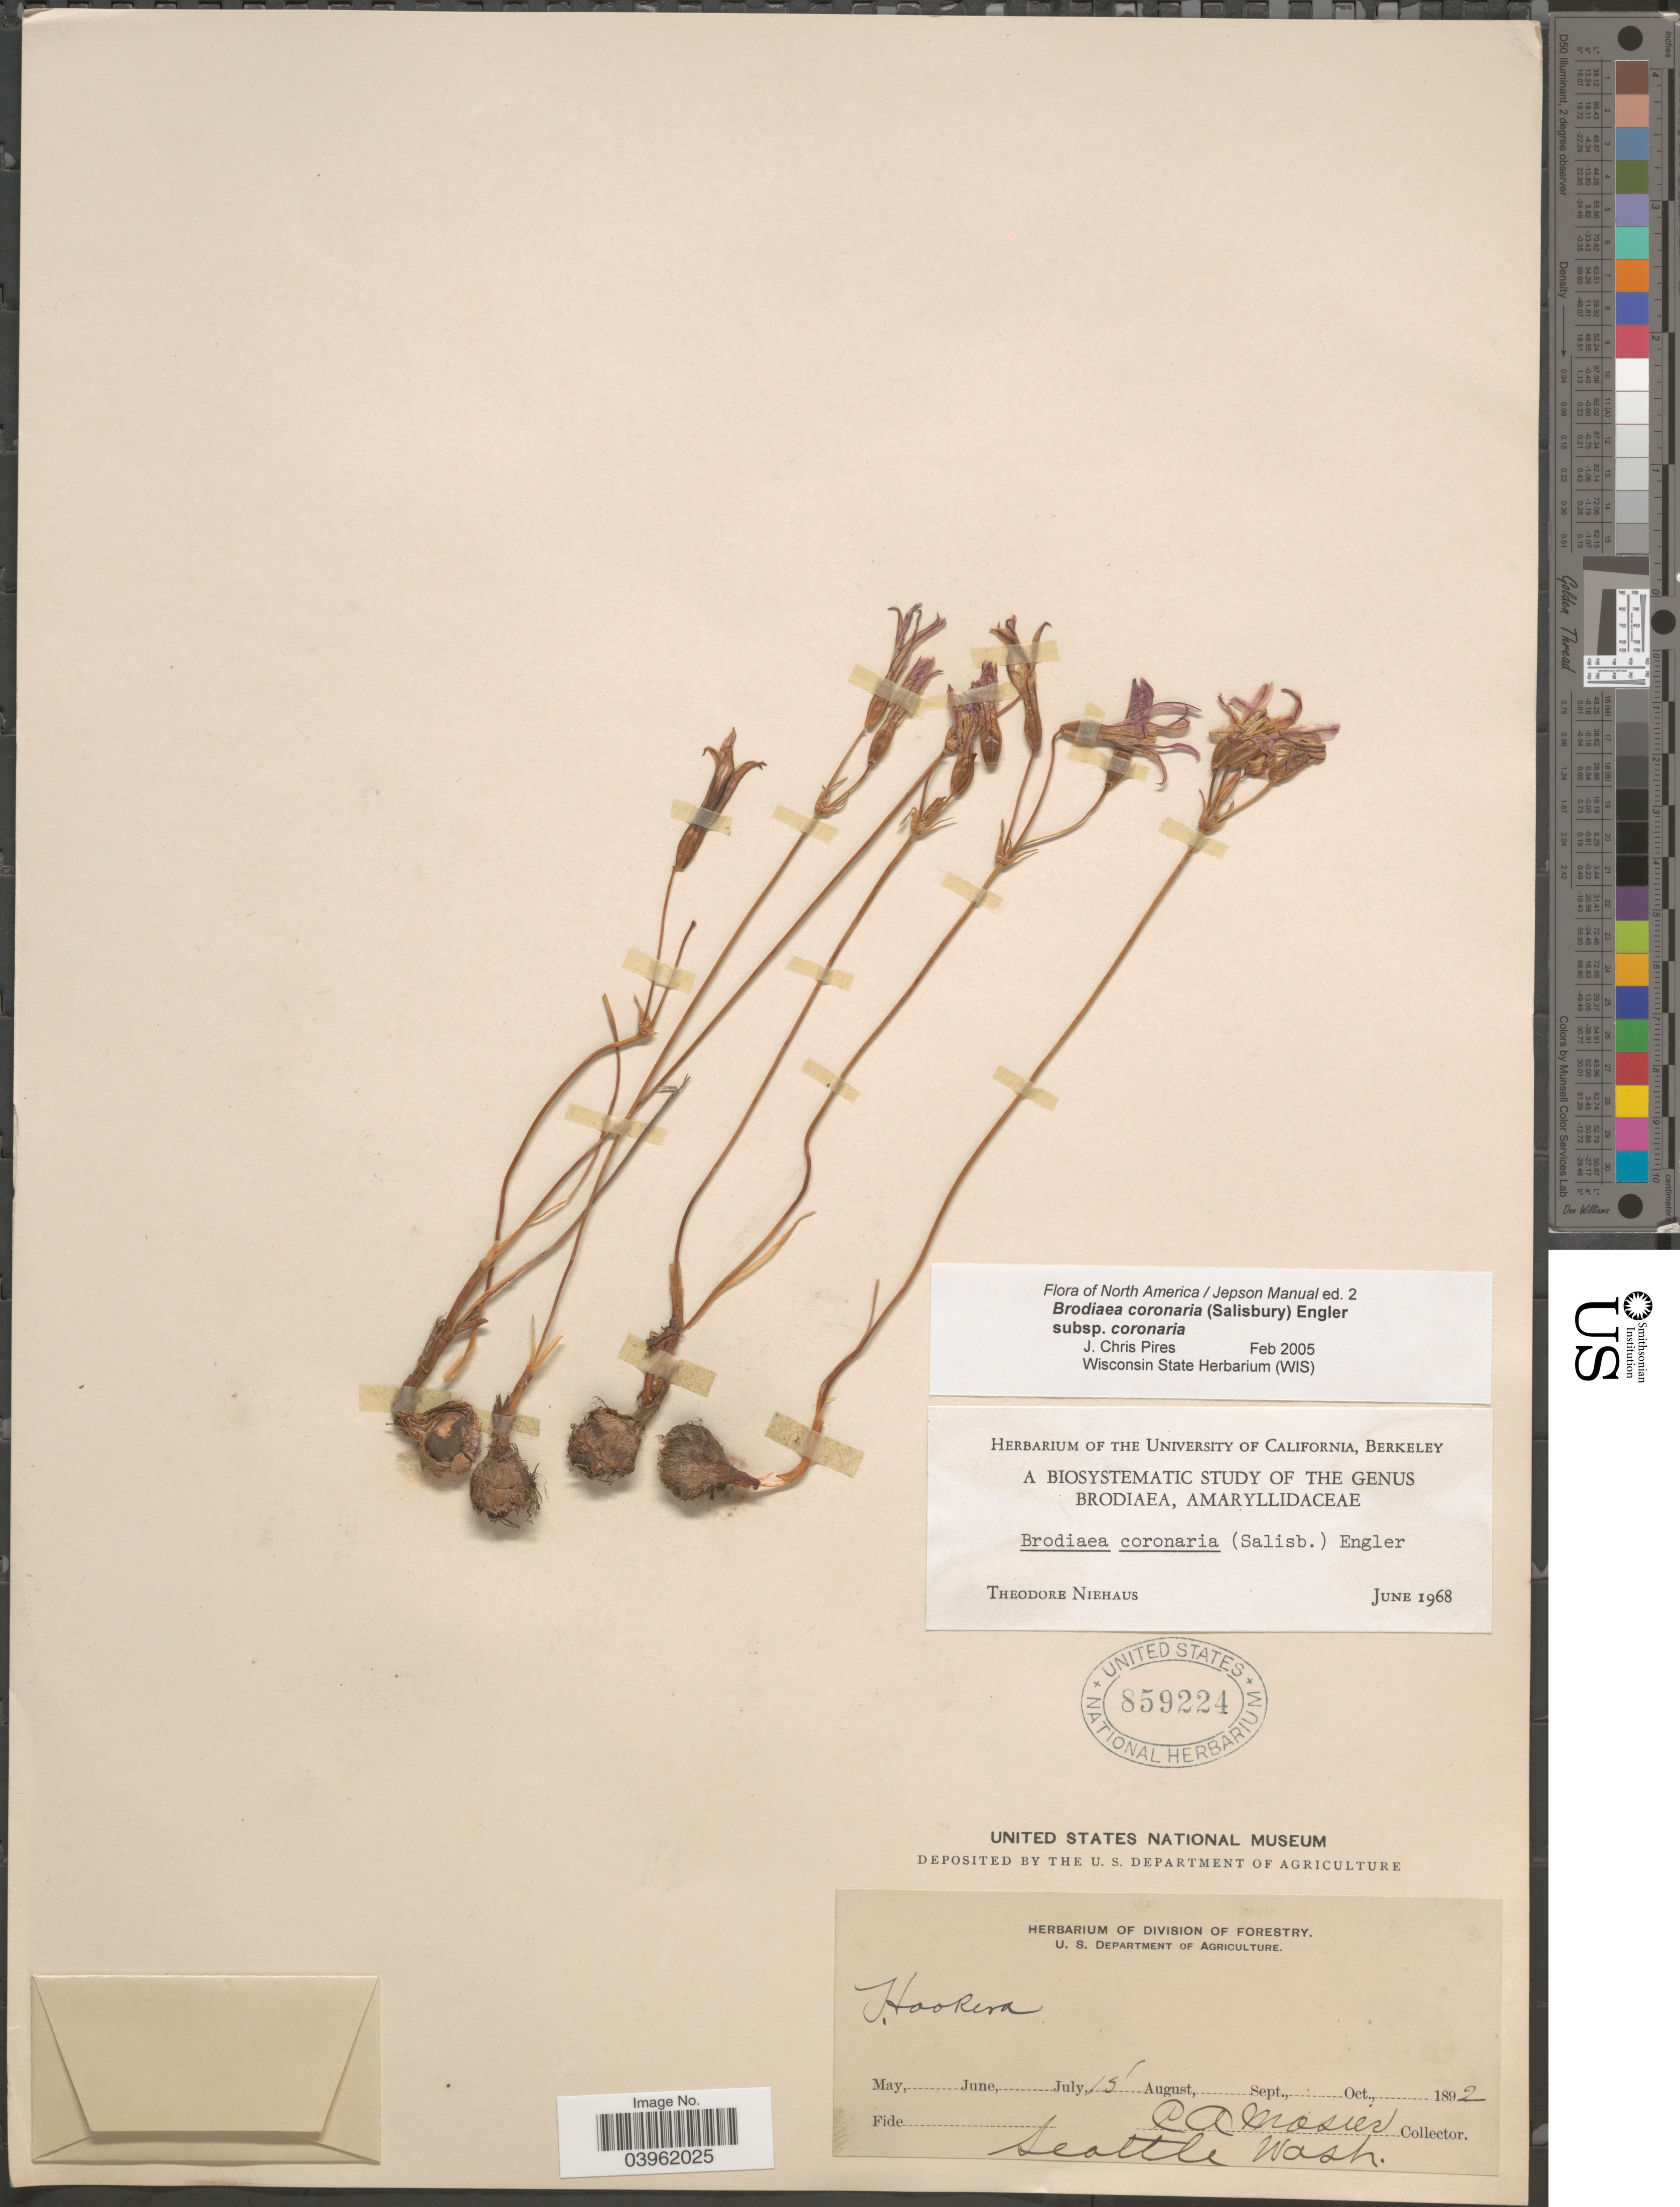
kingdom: Plantae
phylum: Tracheophyta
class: Liliopsida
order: Asparagales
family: Asparagaceae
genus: Brodiaea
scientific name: Brodiaea coronaria subsp. coronaria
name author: (Salisb.) Engl.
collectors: C. A. Mosier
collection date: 1892-07-15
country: United States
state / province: Washington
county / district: King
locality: Seattle.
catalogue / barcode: US 859224